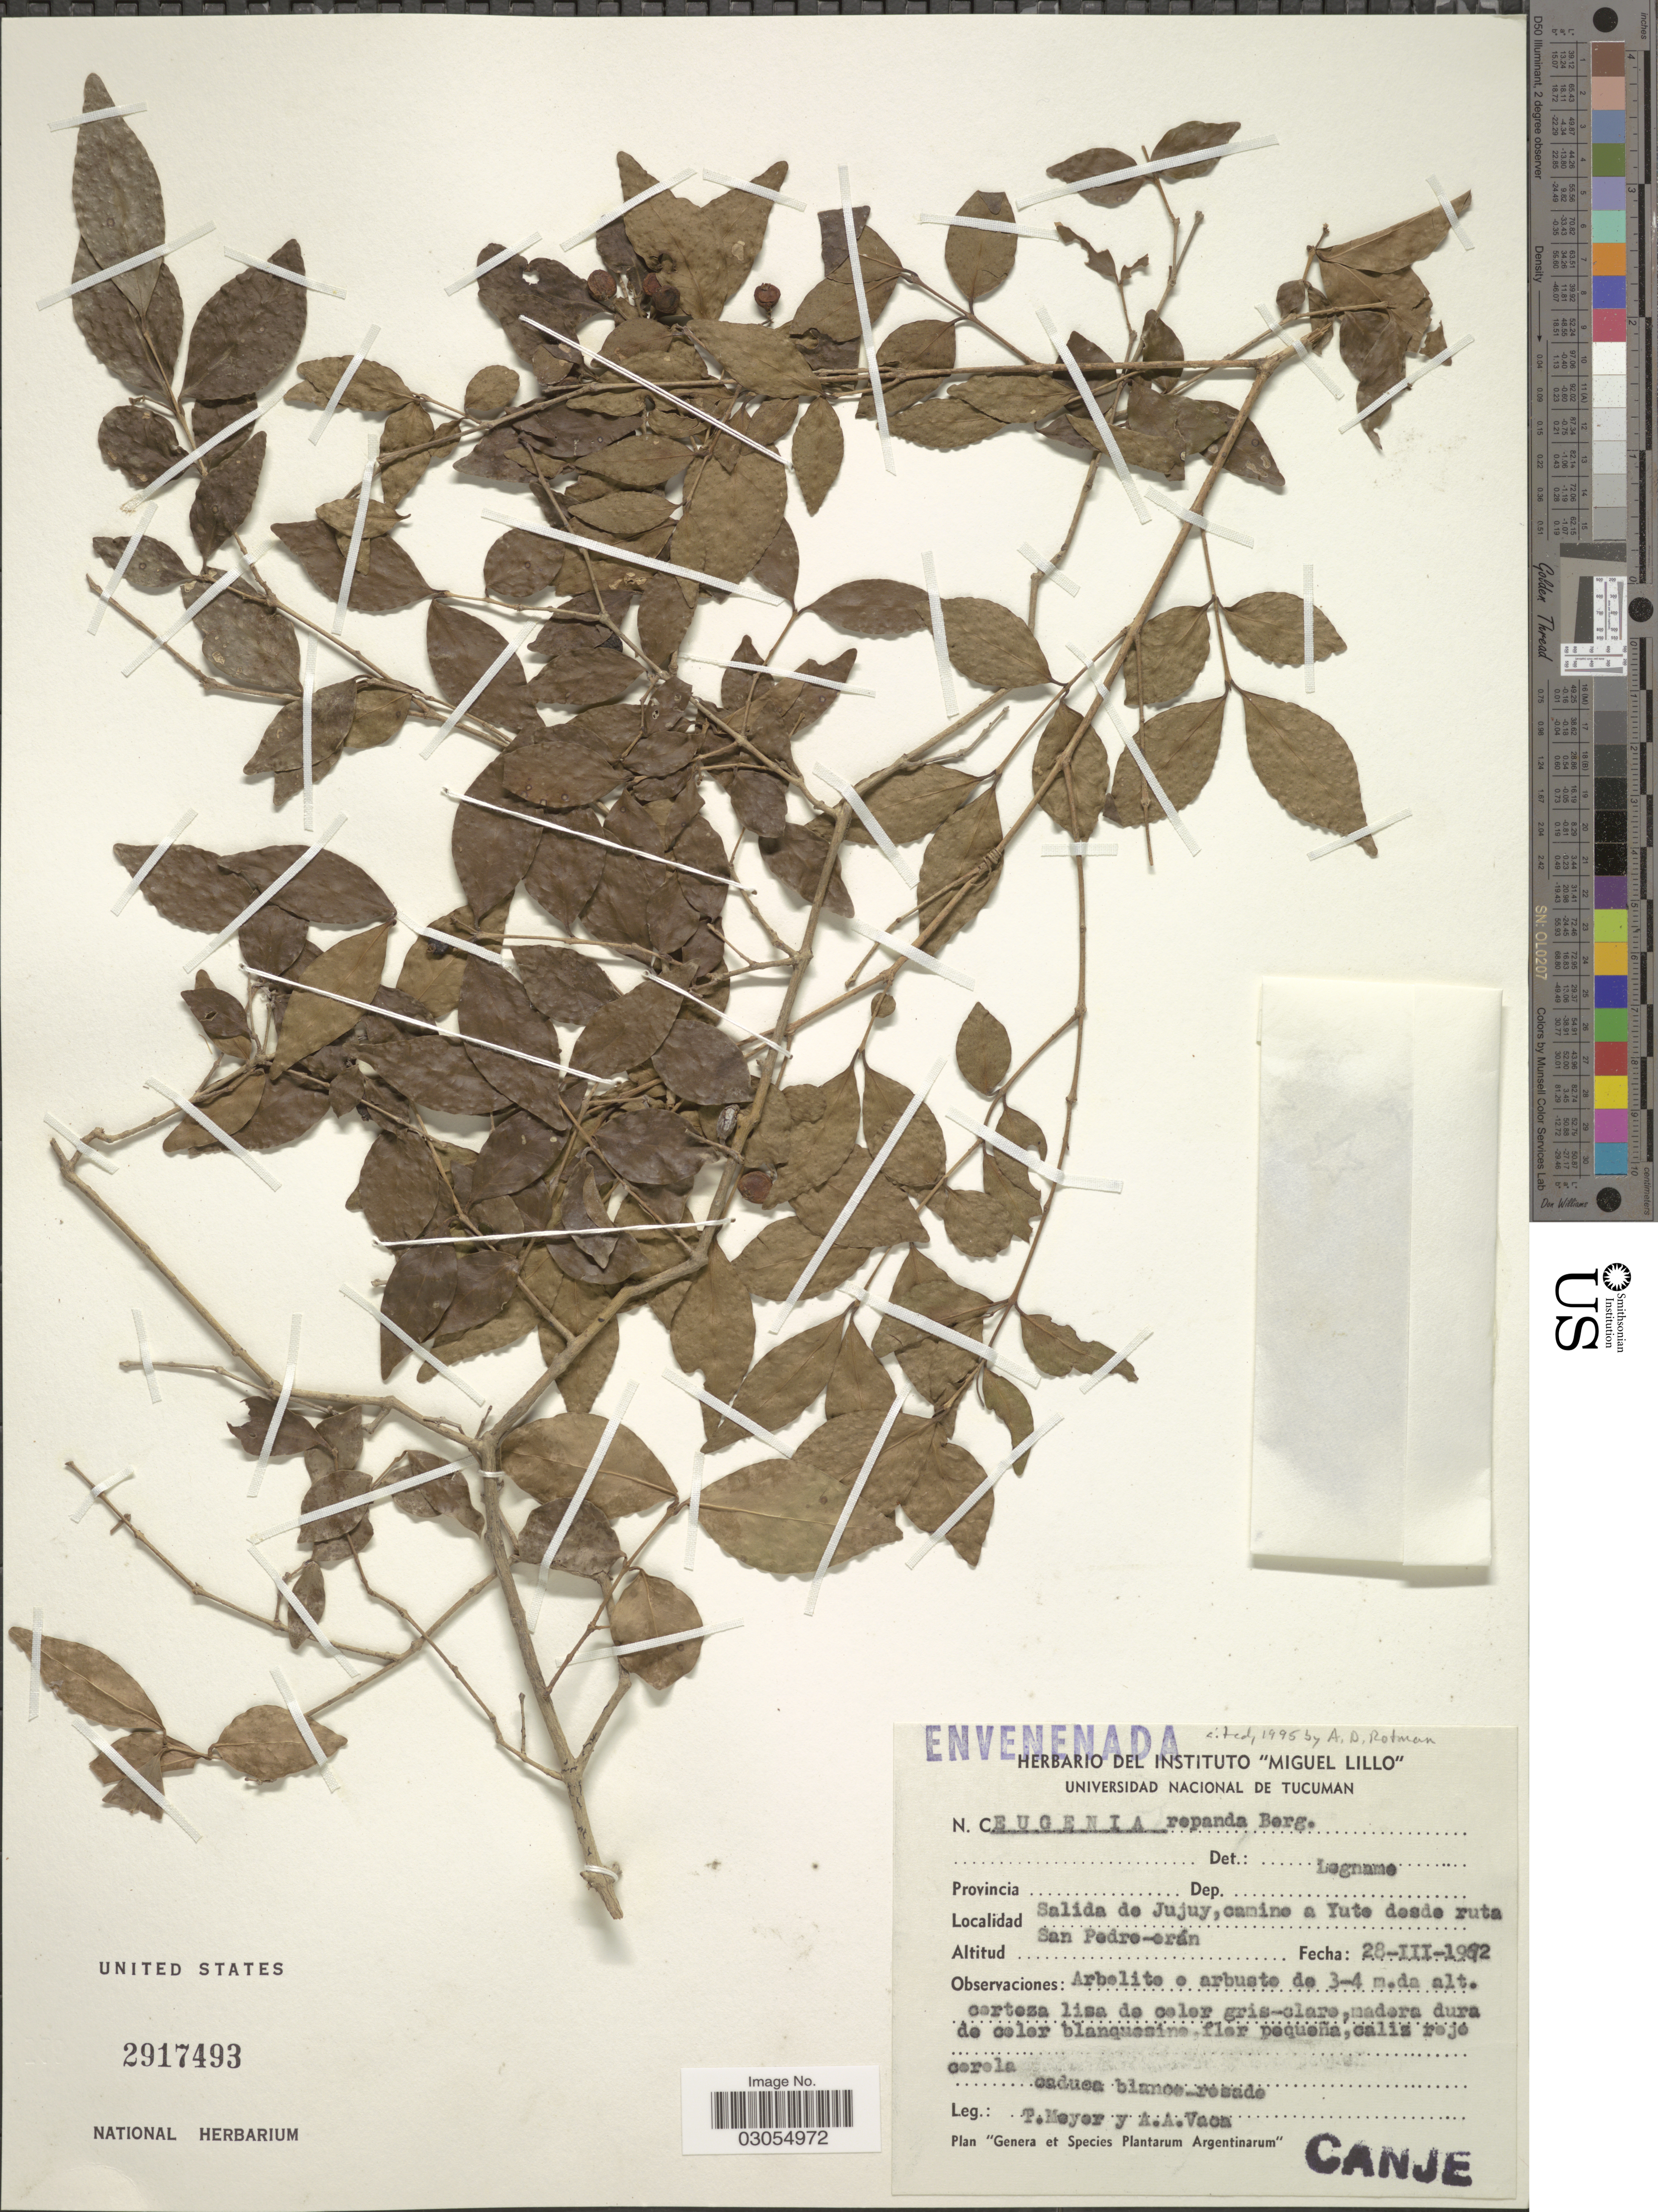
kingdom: Plantae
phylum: Tracheophyta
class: Magnoliopsida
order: Myrtales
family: Myrtaceae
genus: Eugenia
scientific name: Eugenia repanda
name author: O. Berg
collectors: T. Meyer & A. Vaca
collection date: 1972-03-28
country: Argentina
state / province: Jujuy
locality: Salida de Jujuy, camino a Yute desde ruta San Pedro-orán.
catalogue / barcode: US 2917493